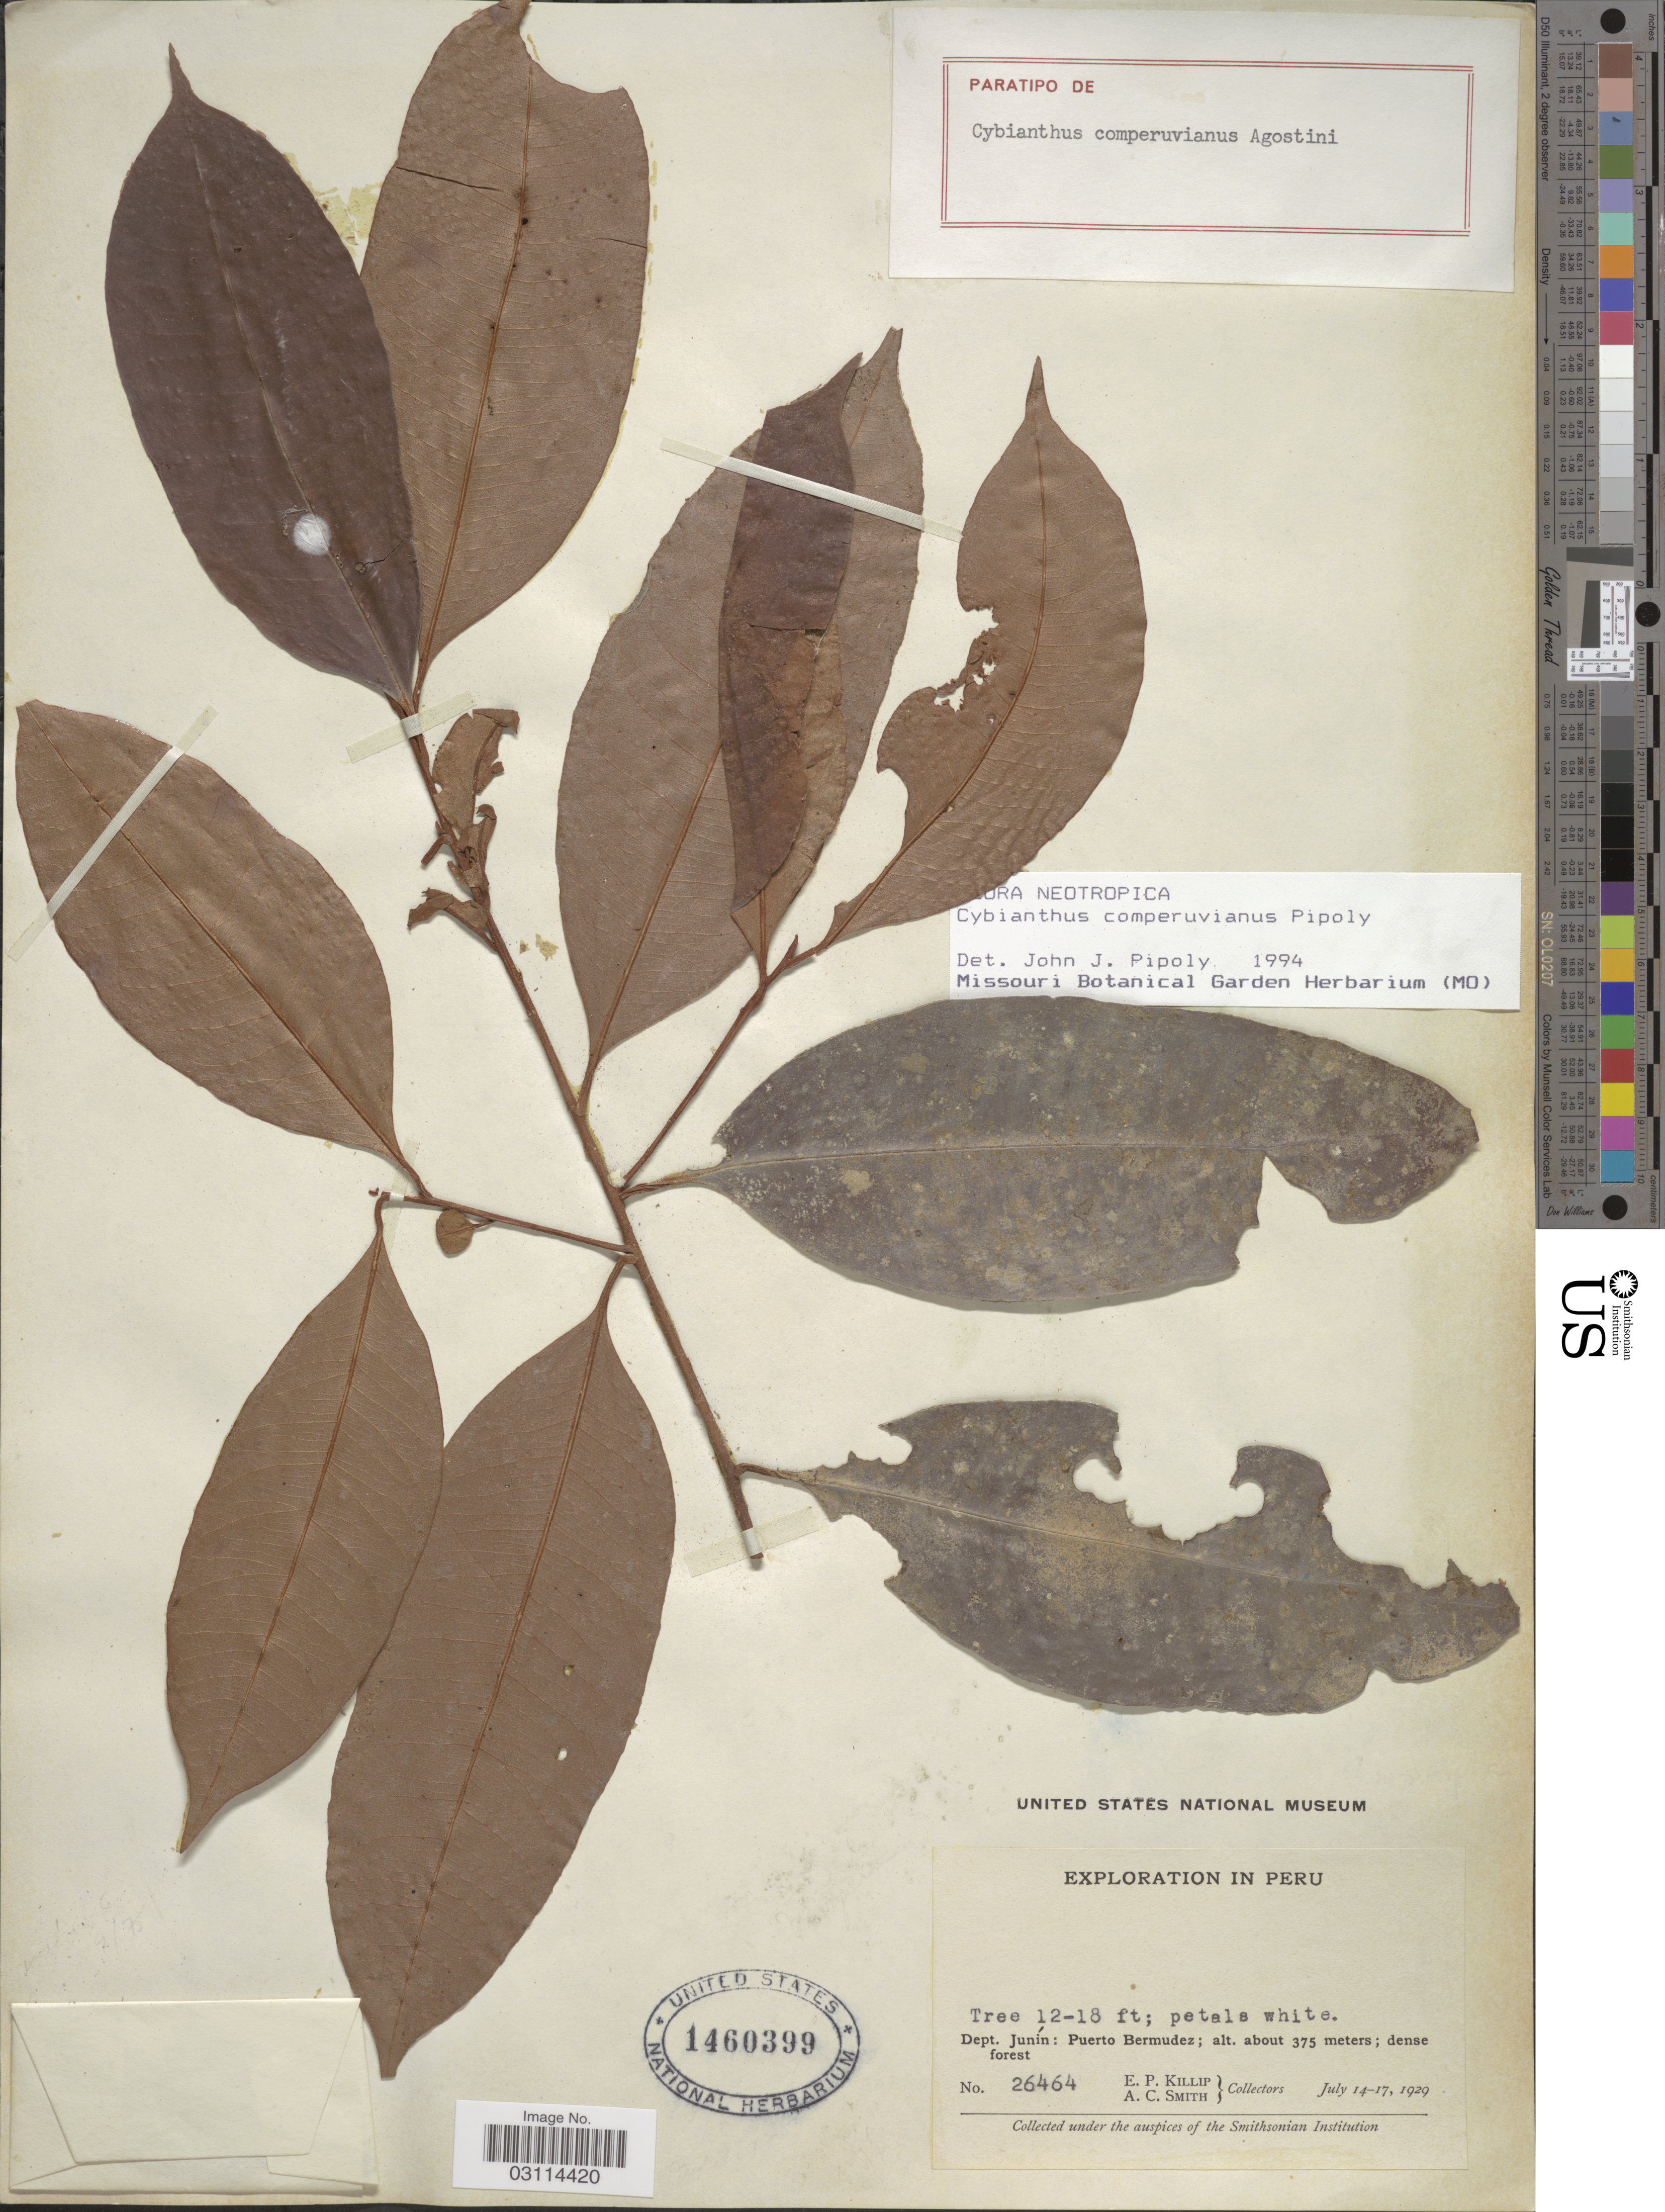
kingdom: Plantae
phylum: Tracheophyta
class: Magnoliopsida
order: Ericales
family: Primulaceae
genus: Cybianthus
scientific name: Cybianthus comperuvianus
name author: Pipoly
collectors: E. P. Killip & A. C. Smith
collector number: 26464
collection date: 1929-07-14/1929-07-17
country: Peru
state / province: Junín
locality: Dept. Junín: Puerto Bermudez.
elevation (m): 375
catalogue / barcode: US 1460399